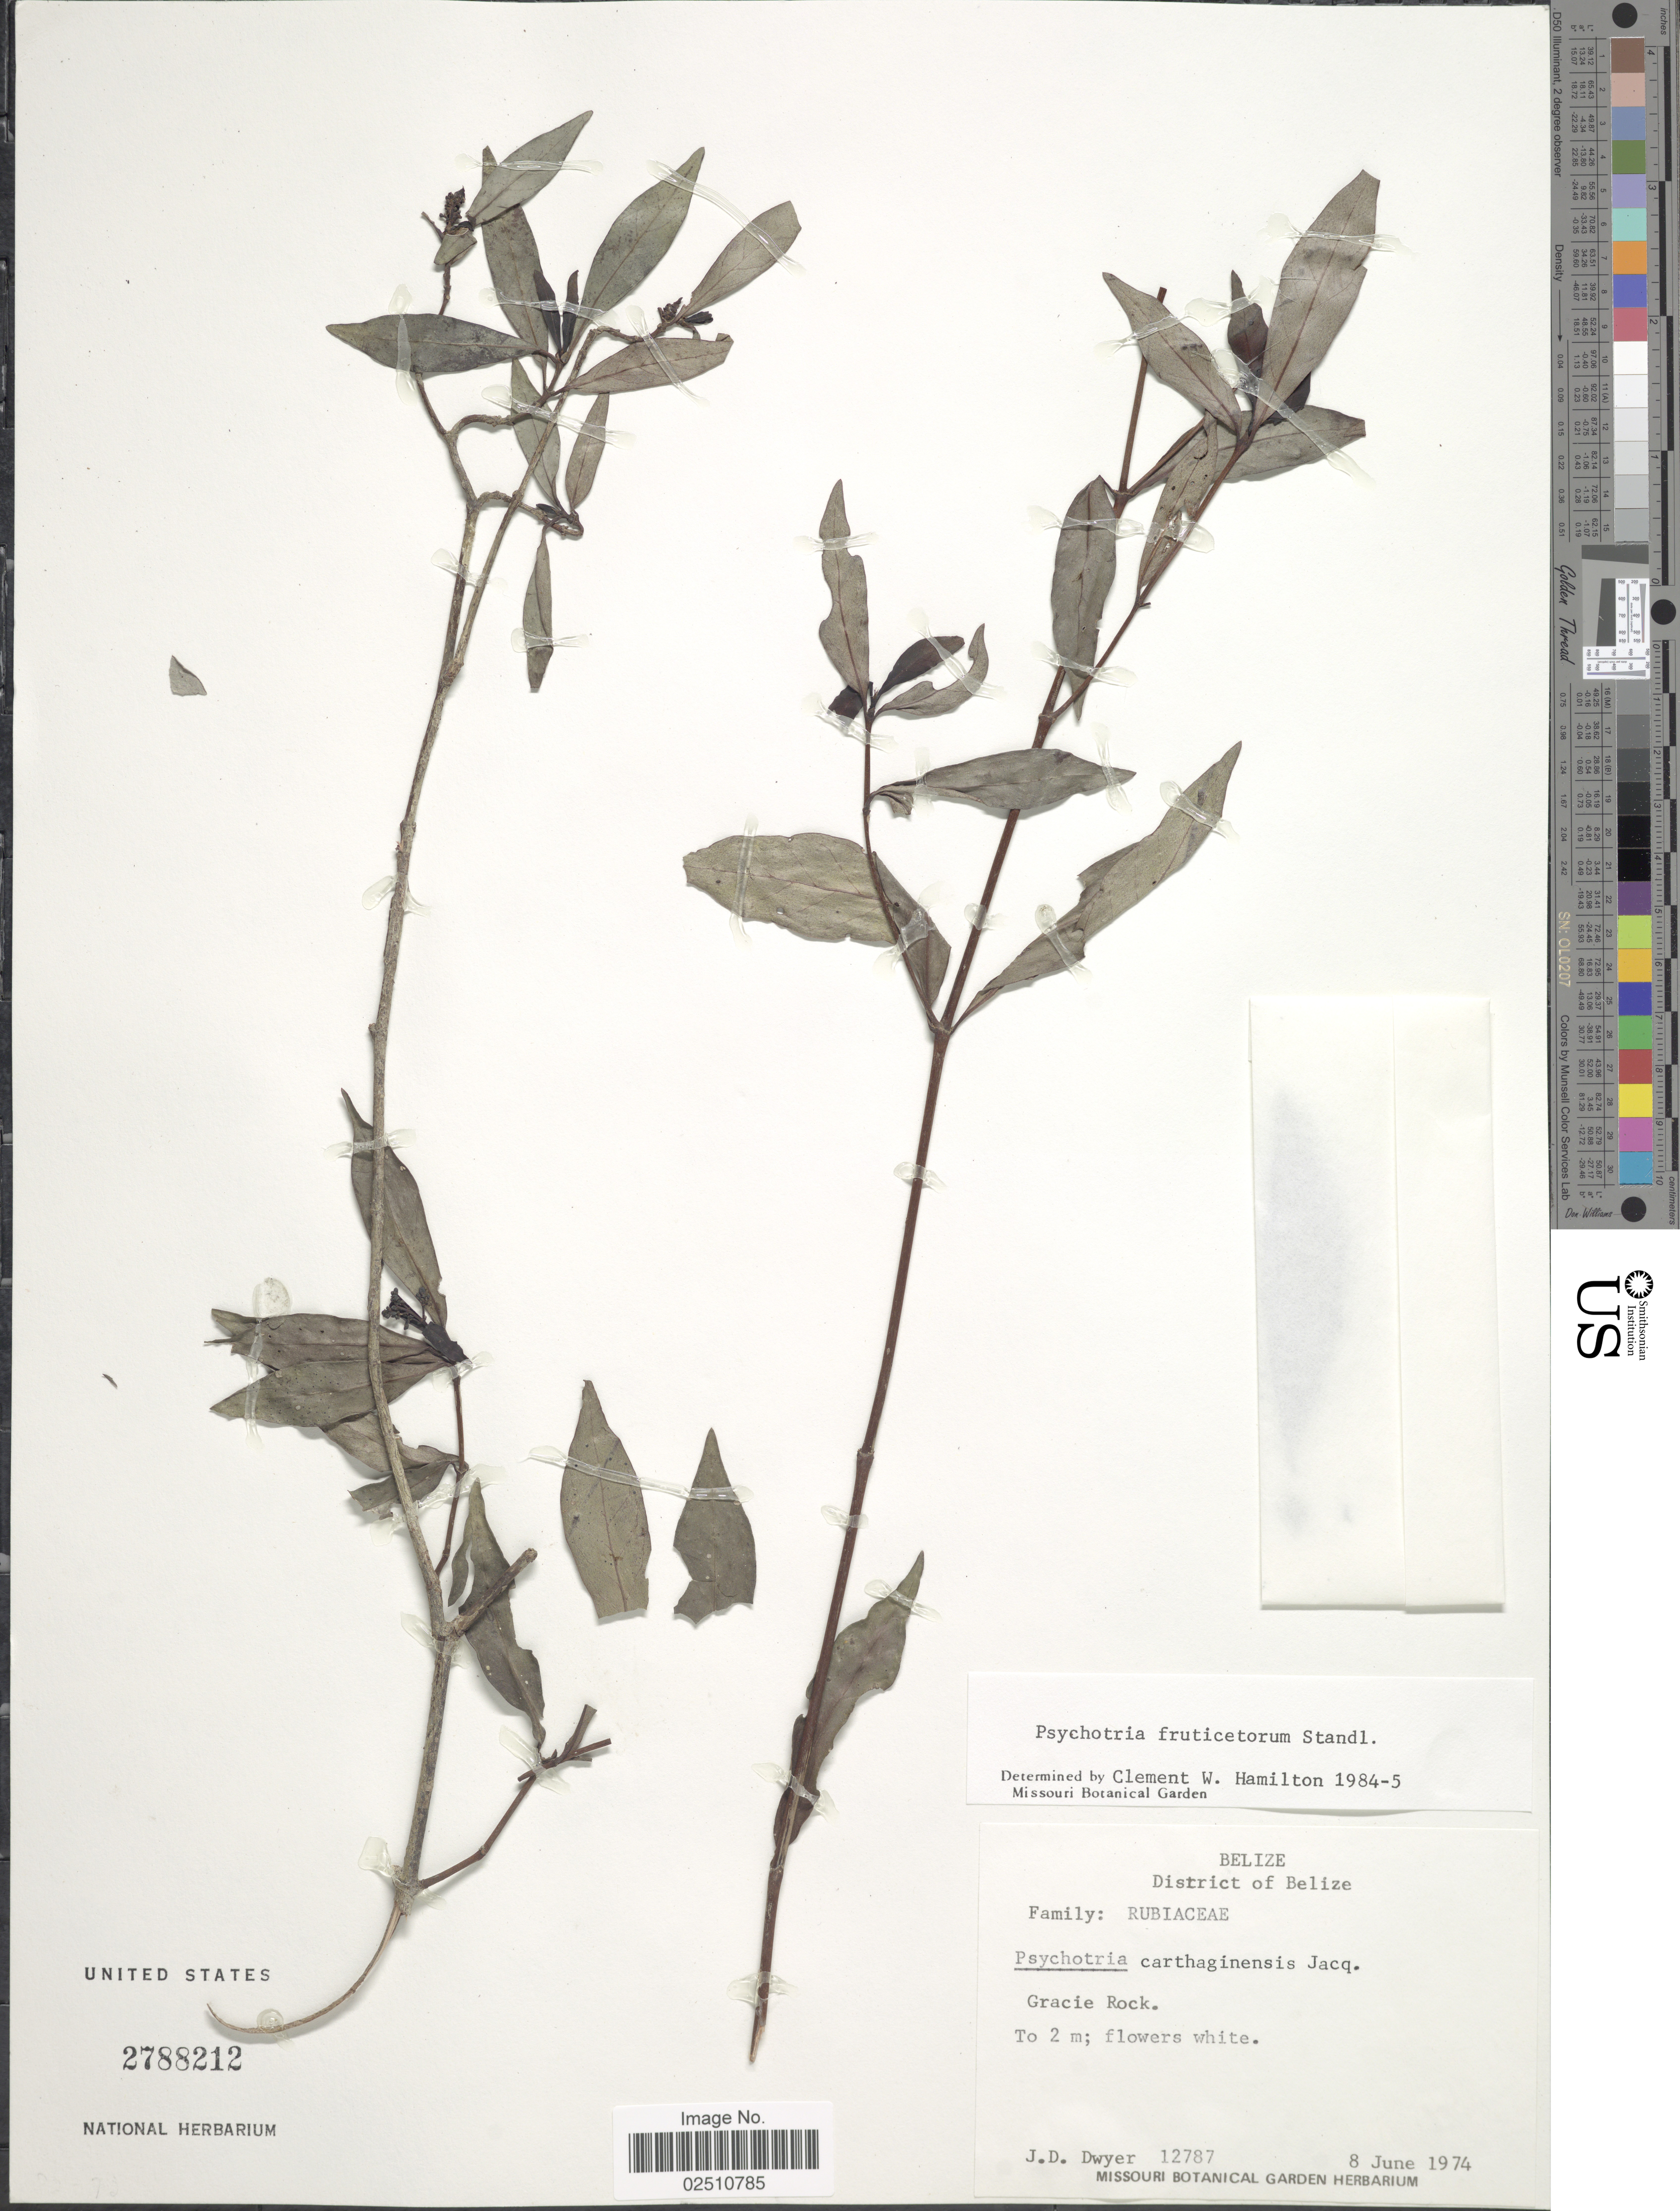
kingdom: Plantae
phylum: Tracheophyta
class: Magnoliopsida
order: Gentianales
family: Rubiaceae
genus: Psychotria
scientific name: Psychotria fruticetorum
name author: Standl.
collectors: J. D. Dwyer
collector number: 12787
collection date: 1974-06-08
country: Belize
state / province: Belize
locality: Gracie Rock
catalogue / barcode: US 2788212